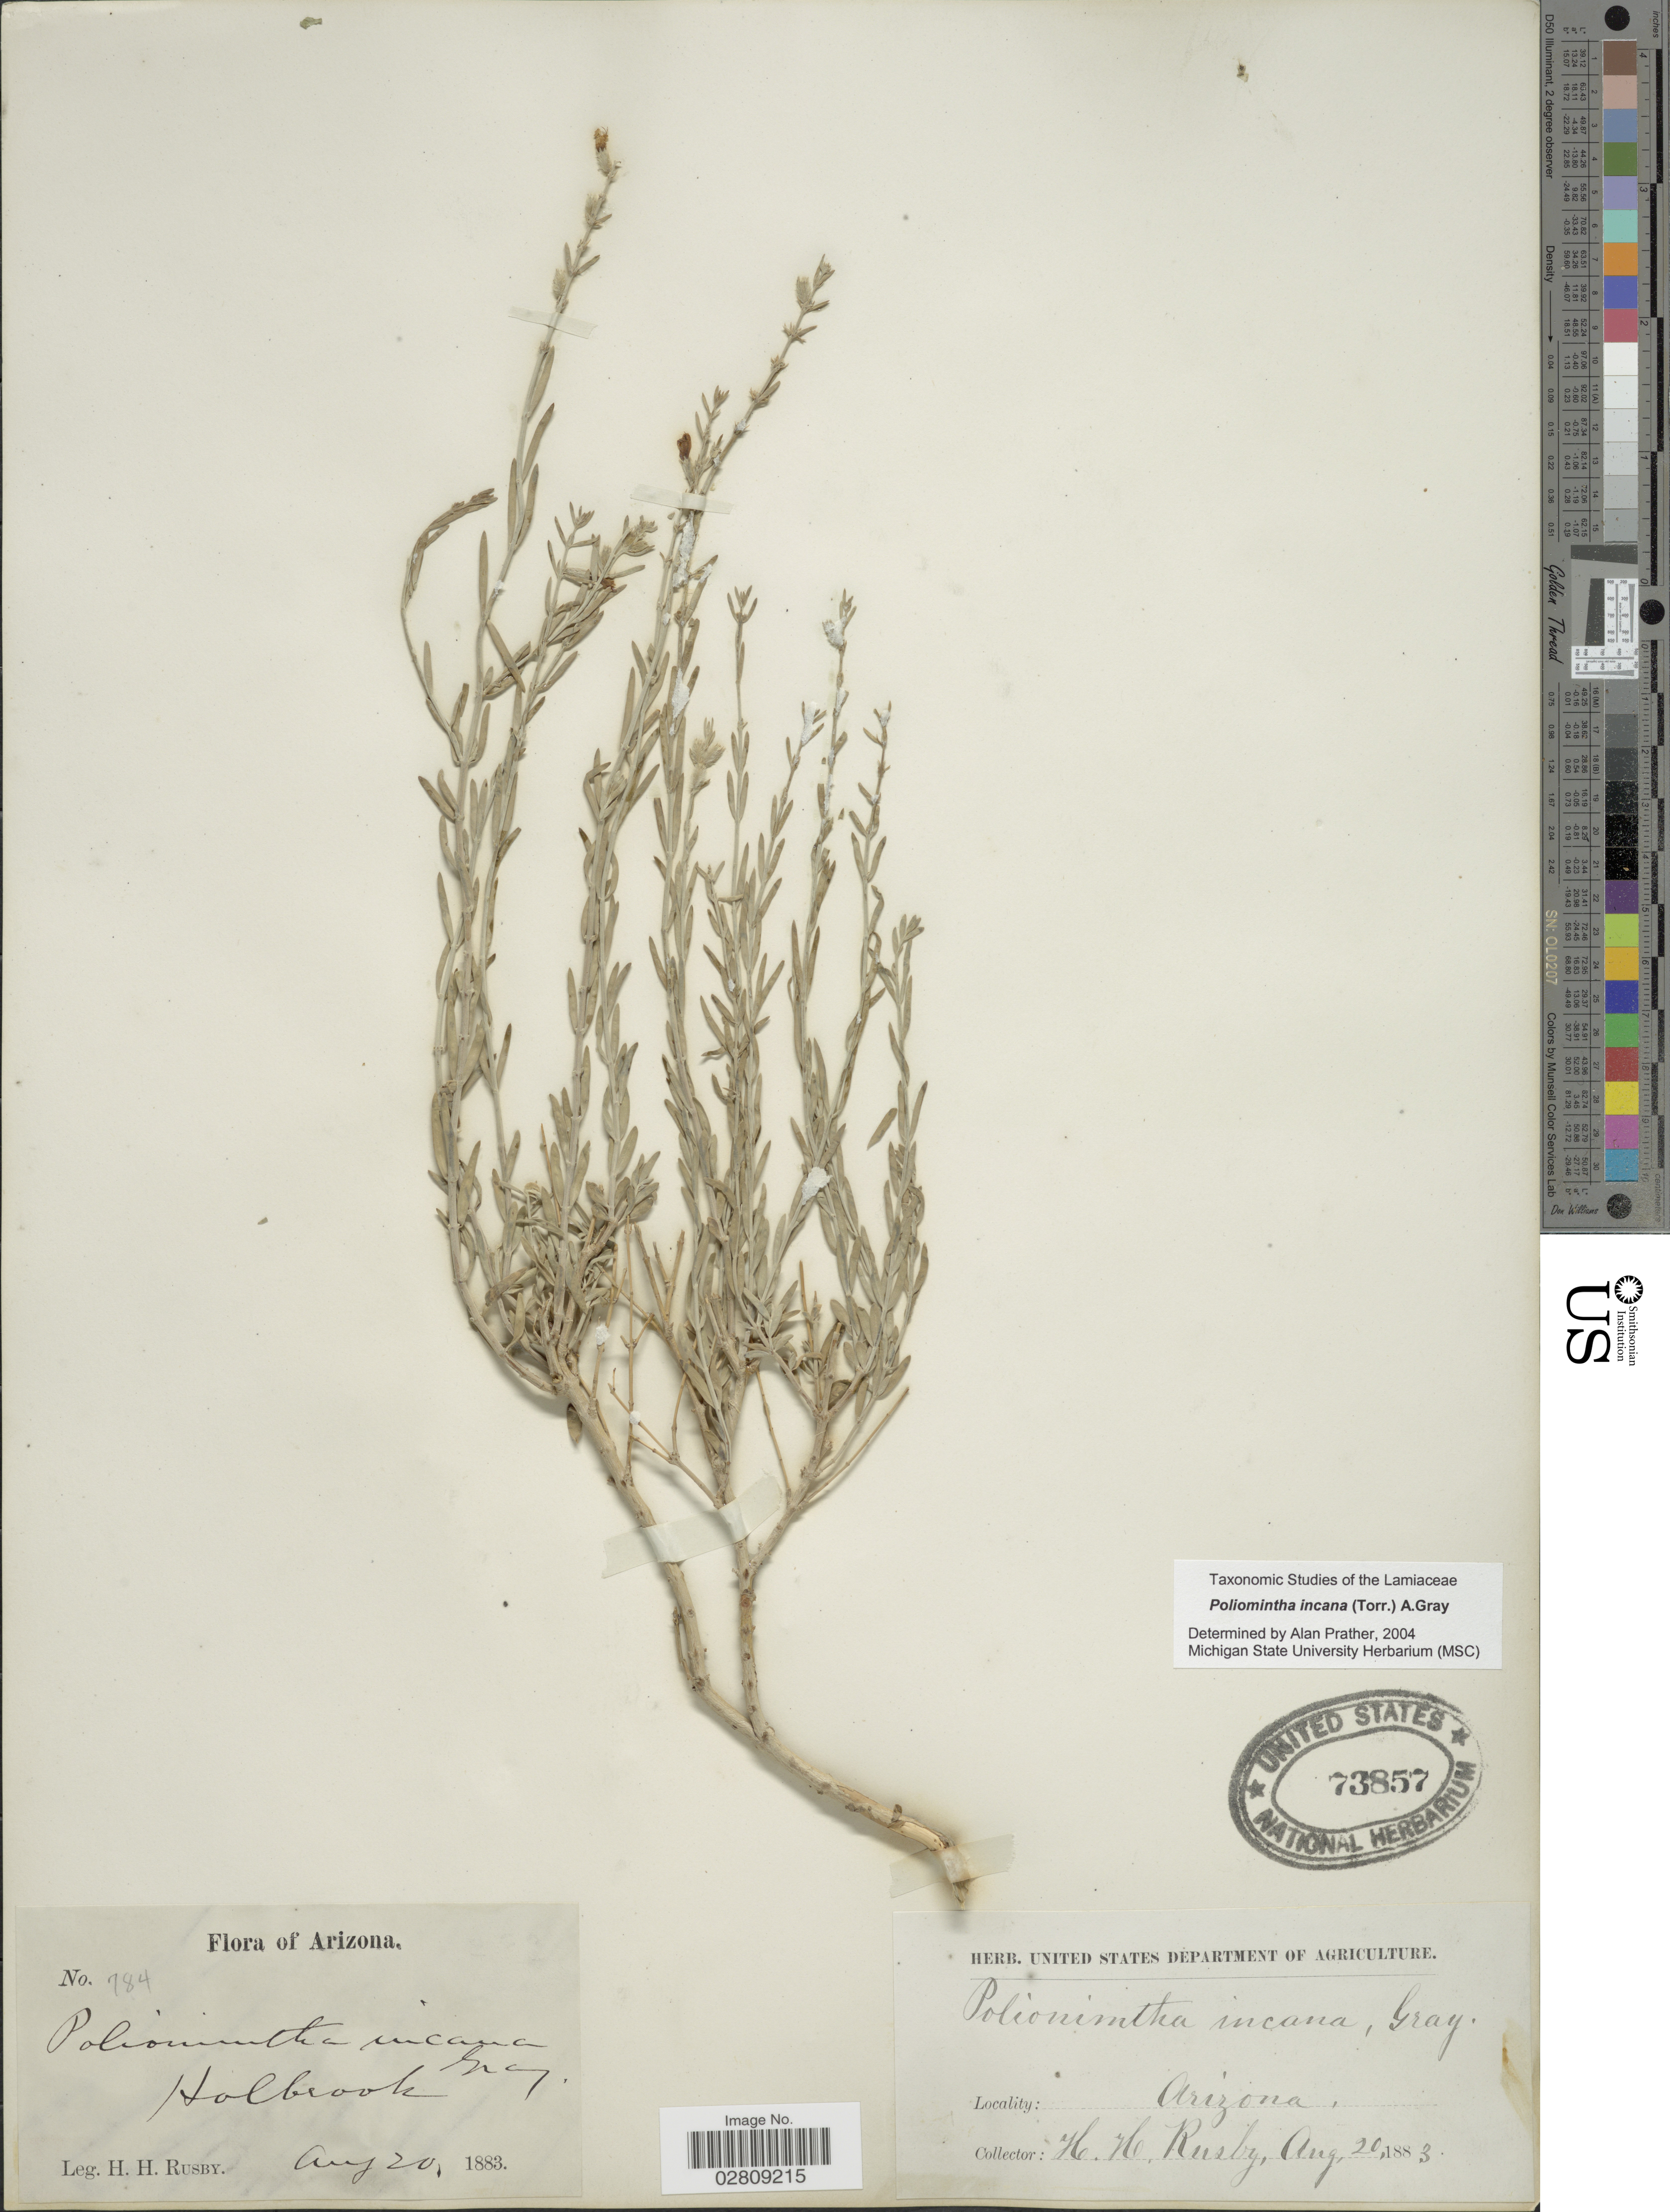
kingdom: Plantae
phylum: Tracheophyta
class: Magnoliopsida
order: Lamiales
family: Lamiaceae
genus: Poliomintha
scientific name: Poliomintha incana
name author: (Torr.) A. Gray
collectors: H. H. Rusby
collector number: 784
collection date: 1883-08-20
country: United States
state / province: Arizona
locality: Holbrook.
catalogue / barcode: US 73857